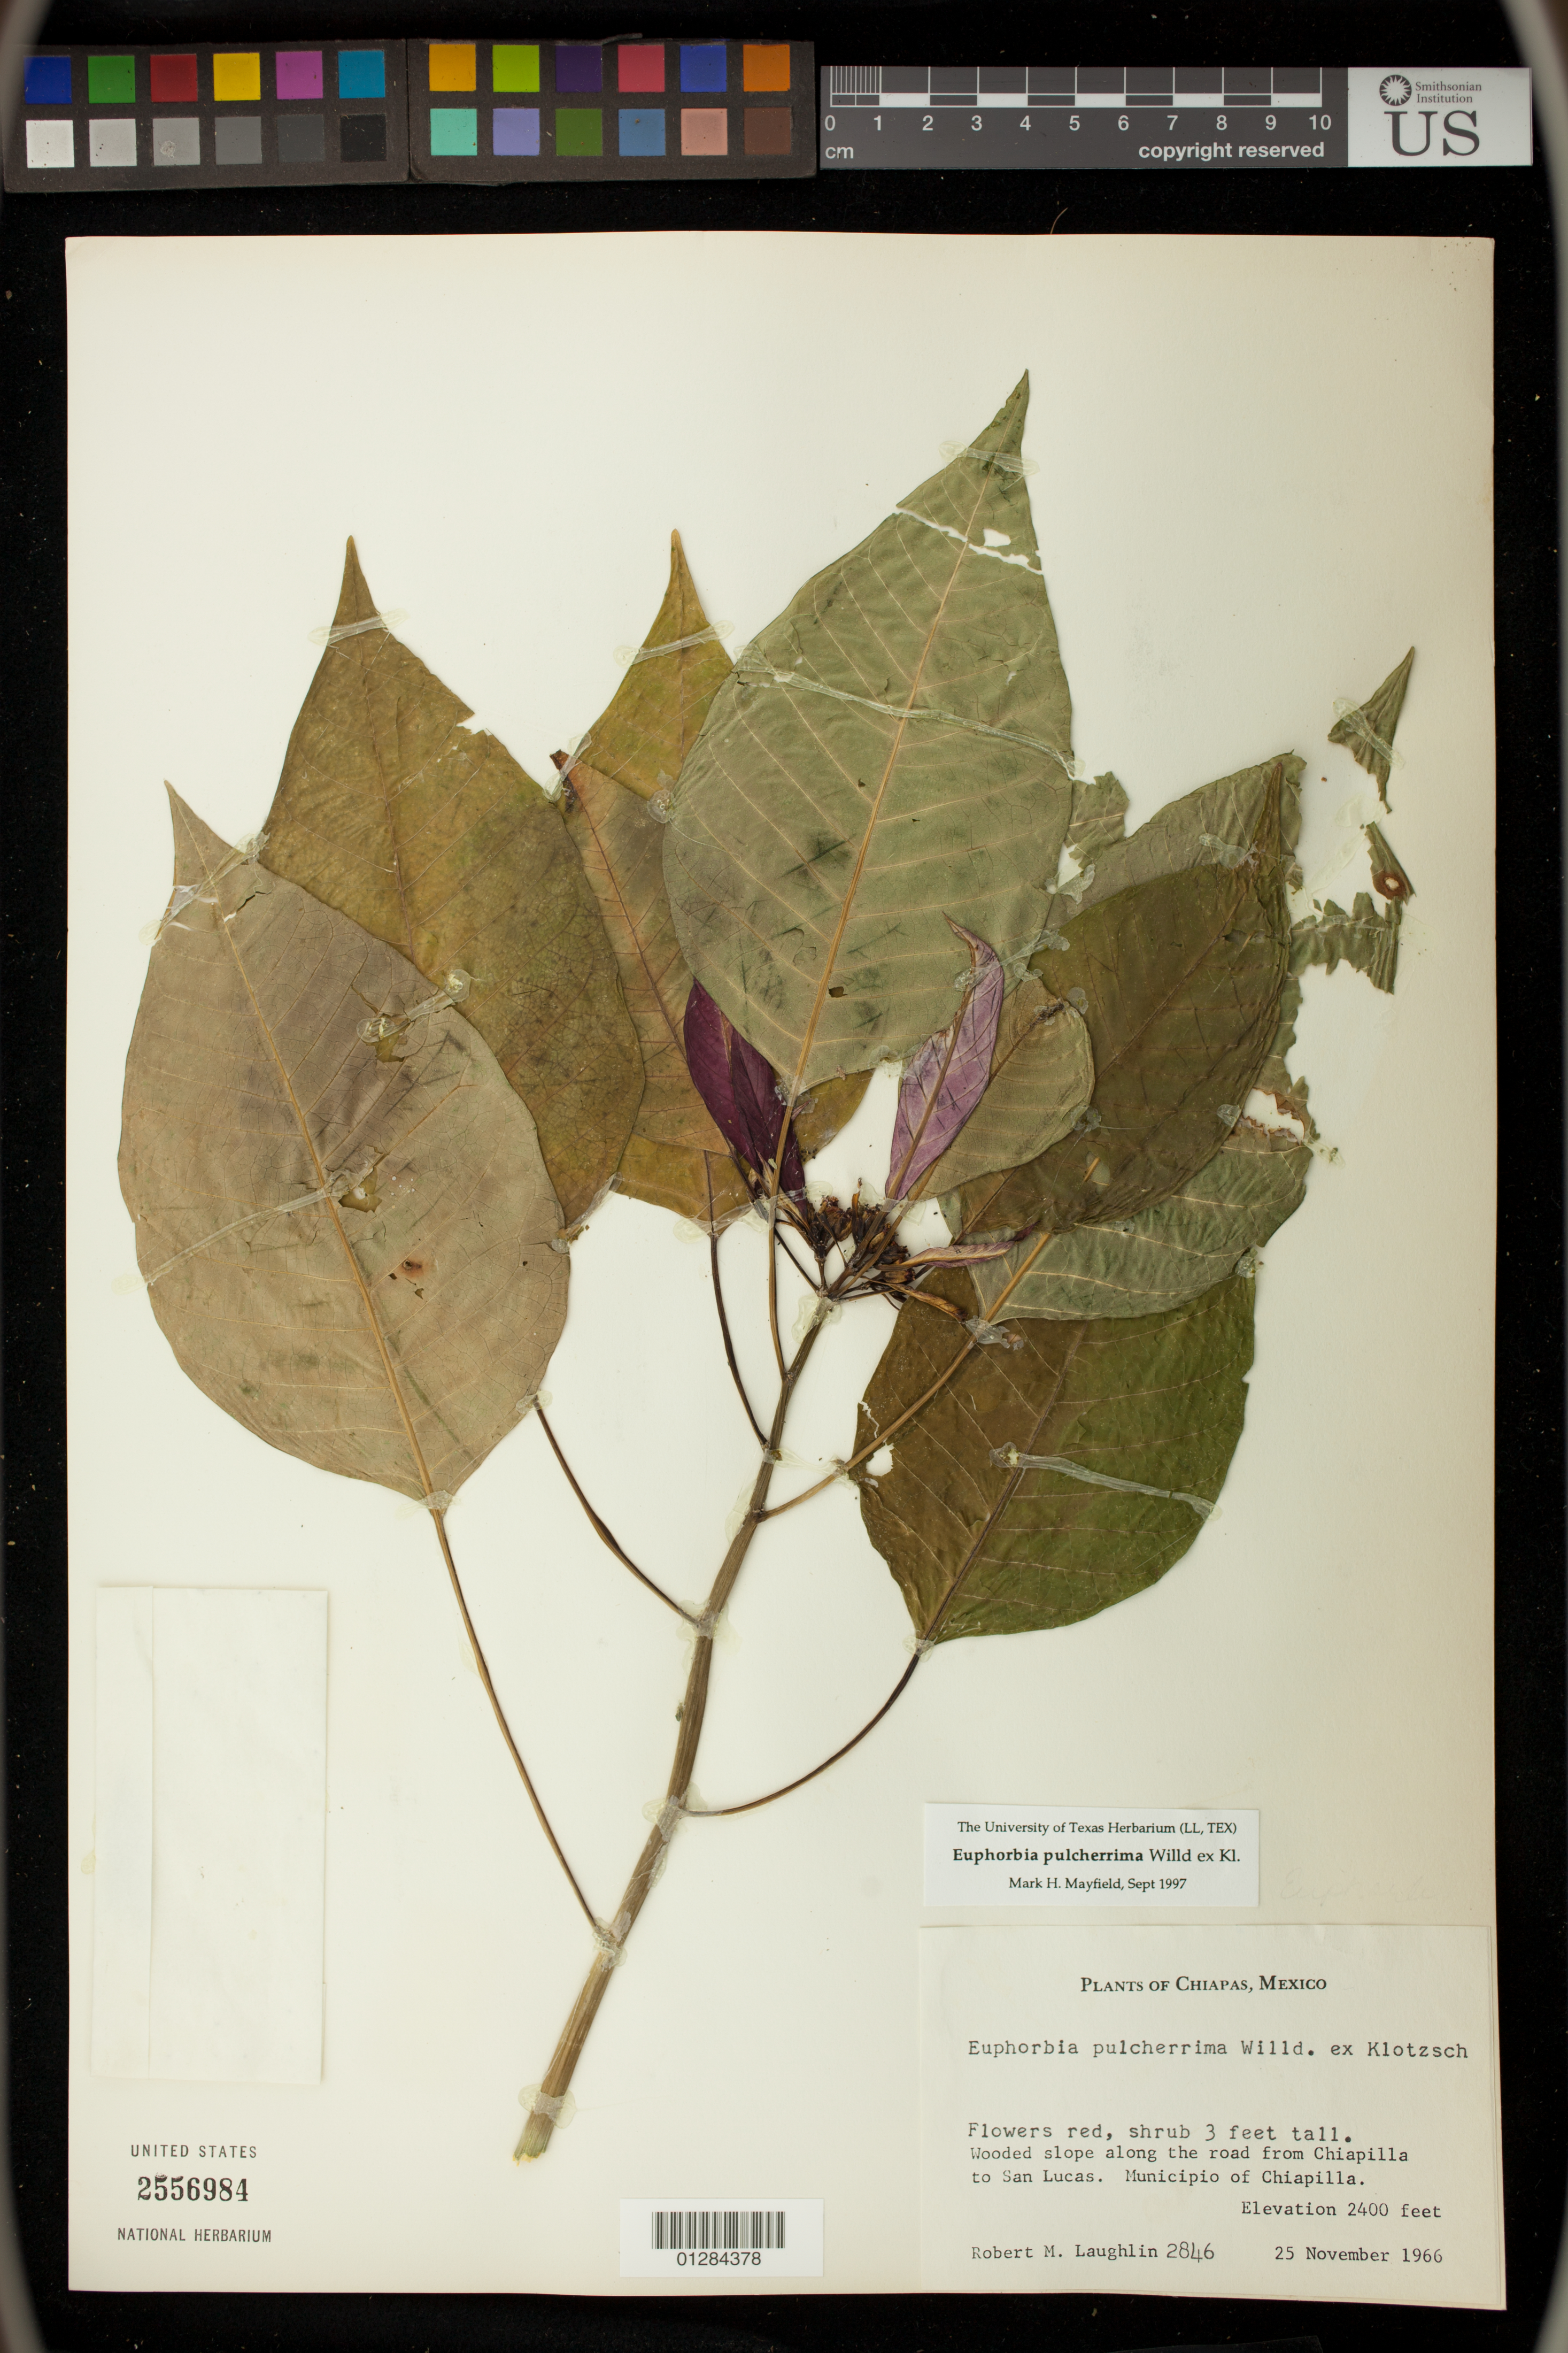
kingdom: Plantae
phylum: Tracheophyta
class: Magnoliopsida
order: Malpighiales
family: Euphorbiaceae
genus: Euphorbia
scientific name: Euphorbia pulcherrima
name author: Willd. ex Klotzsch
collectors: R. M. Laughlin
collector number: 2846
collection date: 1966-11-25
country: Mexico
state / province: Chiapas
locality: along the road from Chiapilla to San Lucas. Municipio of Chiapilla.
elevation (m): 732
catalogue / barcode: US 2556984